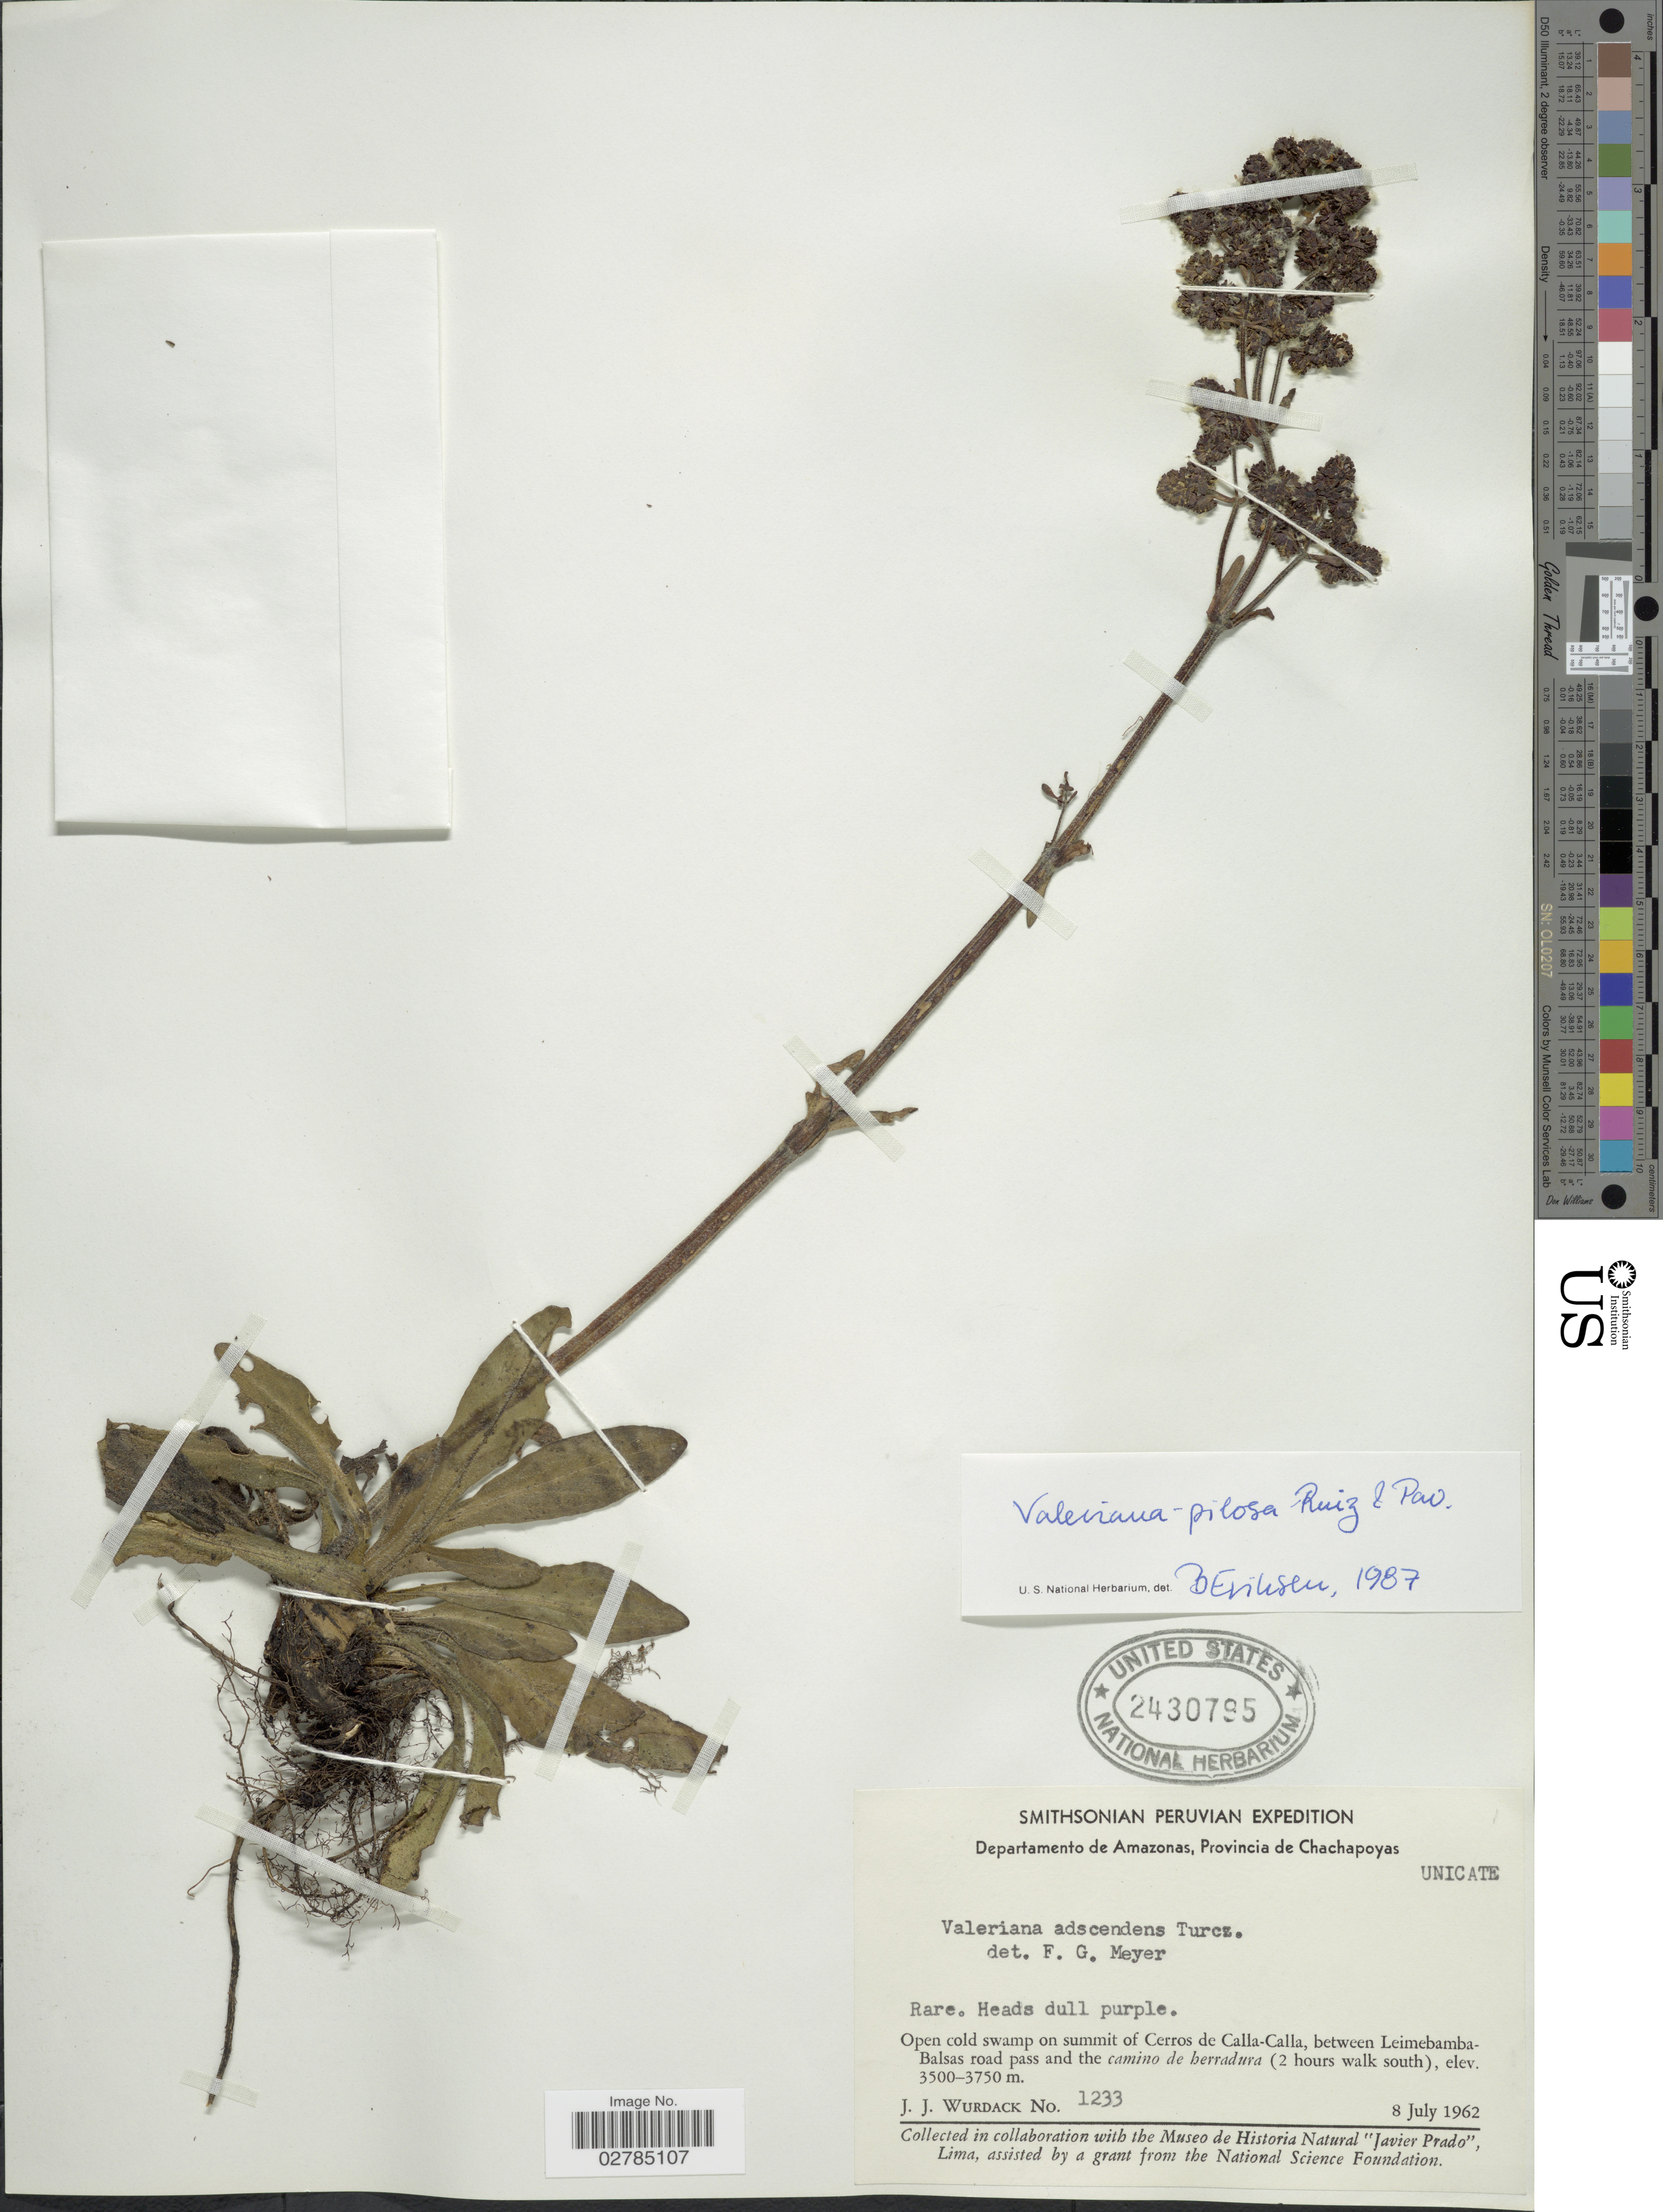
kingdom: Plantae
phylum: Tracheophyta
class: Magnoliopsida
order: Dipsacales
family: Caprifoliaceae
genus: Valeriana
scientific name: Valeriana pilosa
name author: Ruiz & Pav.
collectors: J. J. Wurdack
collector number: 1233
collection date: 1962-07-08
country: Peru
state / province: Amazonas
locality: Departamento de Amazonas, Provincia de Chachapoyas, Open cold swamp on summit of Cerros de Calla-Calla, between Leimebamba-Balsas road pass and the camino de berradura (2 hours walk south).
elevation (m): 3500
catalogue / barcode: US 2430795